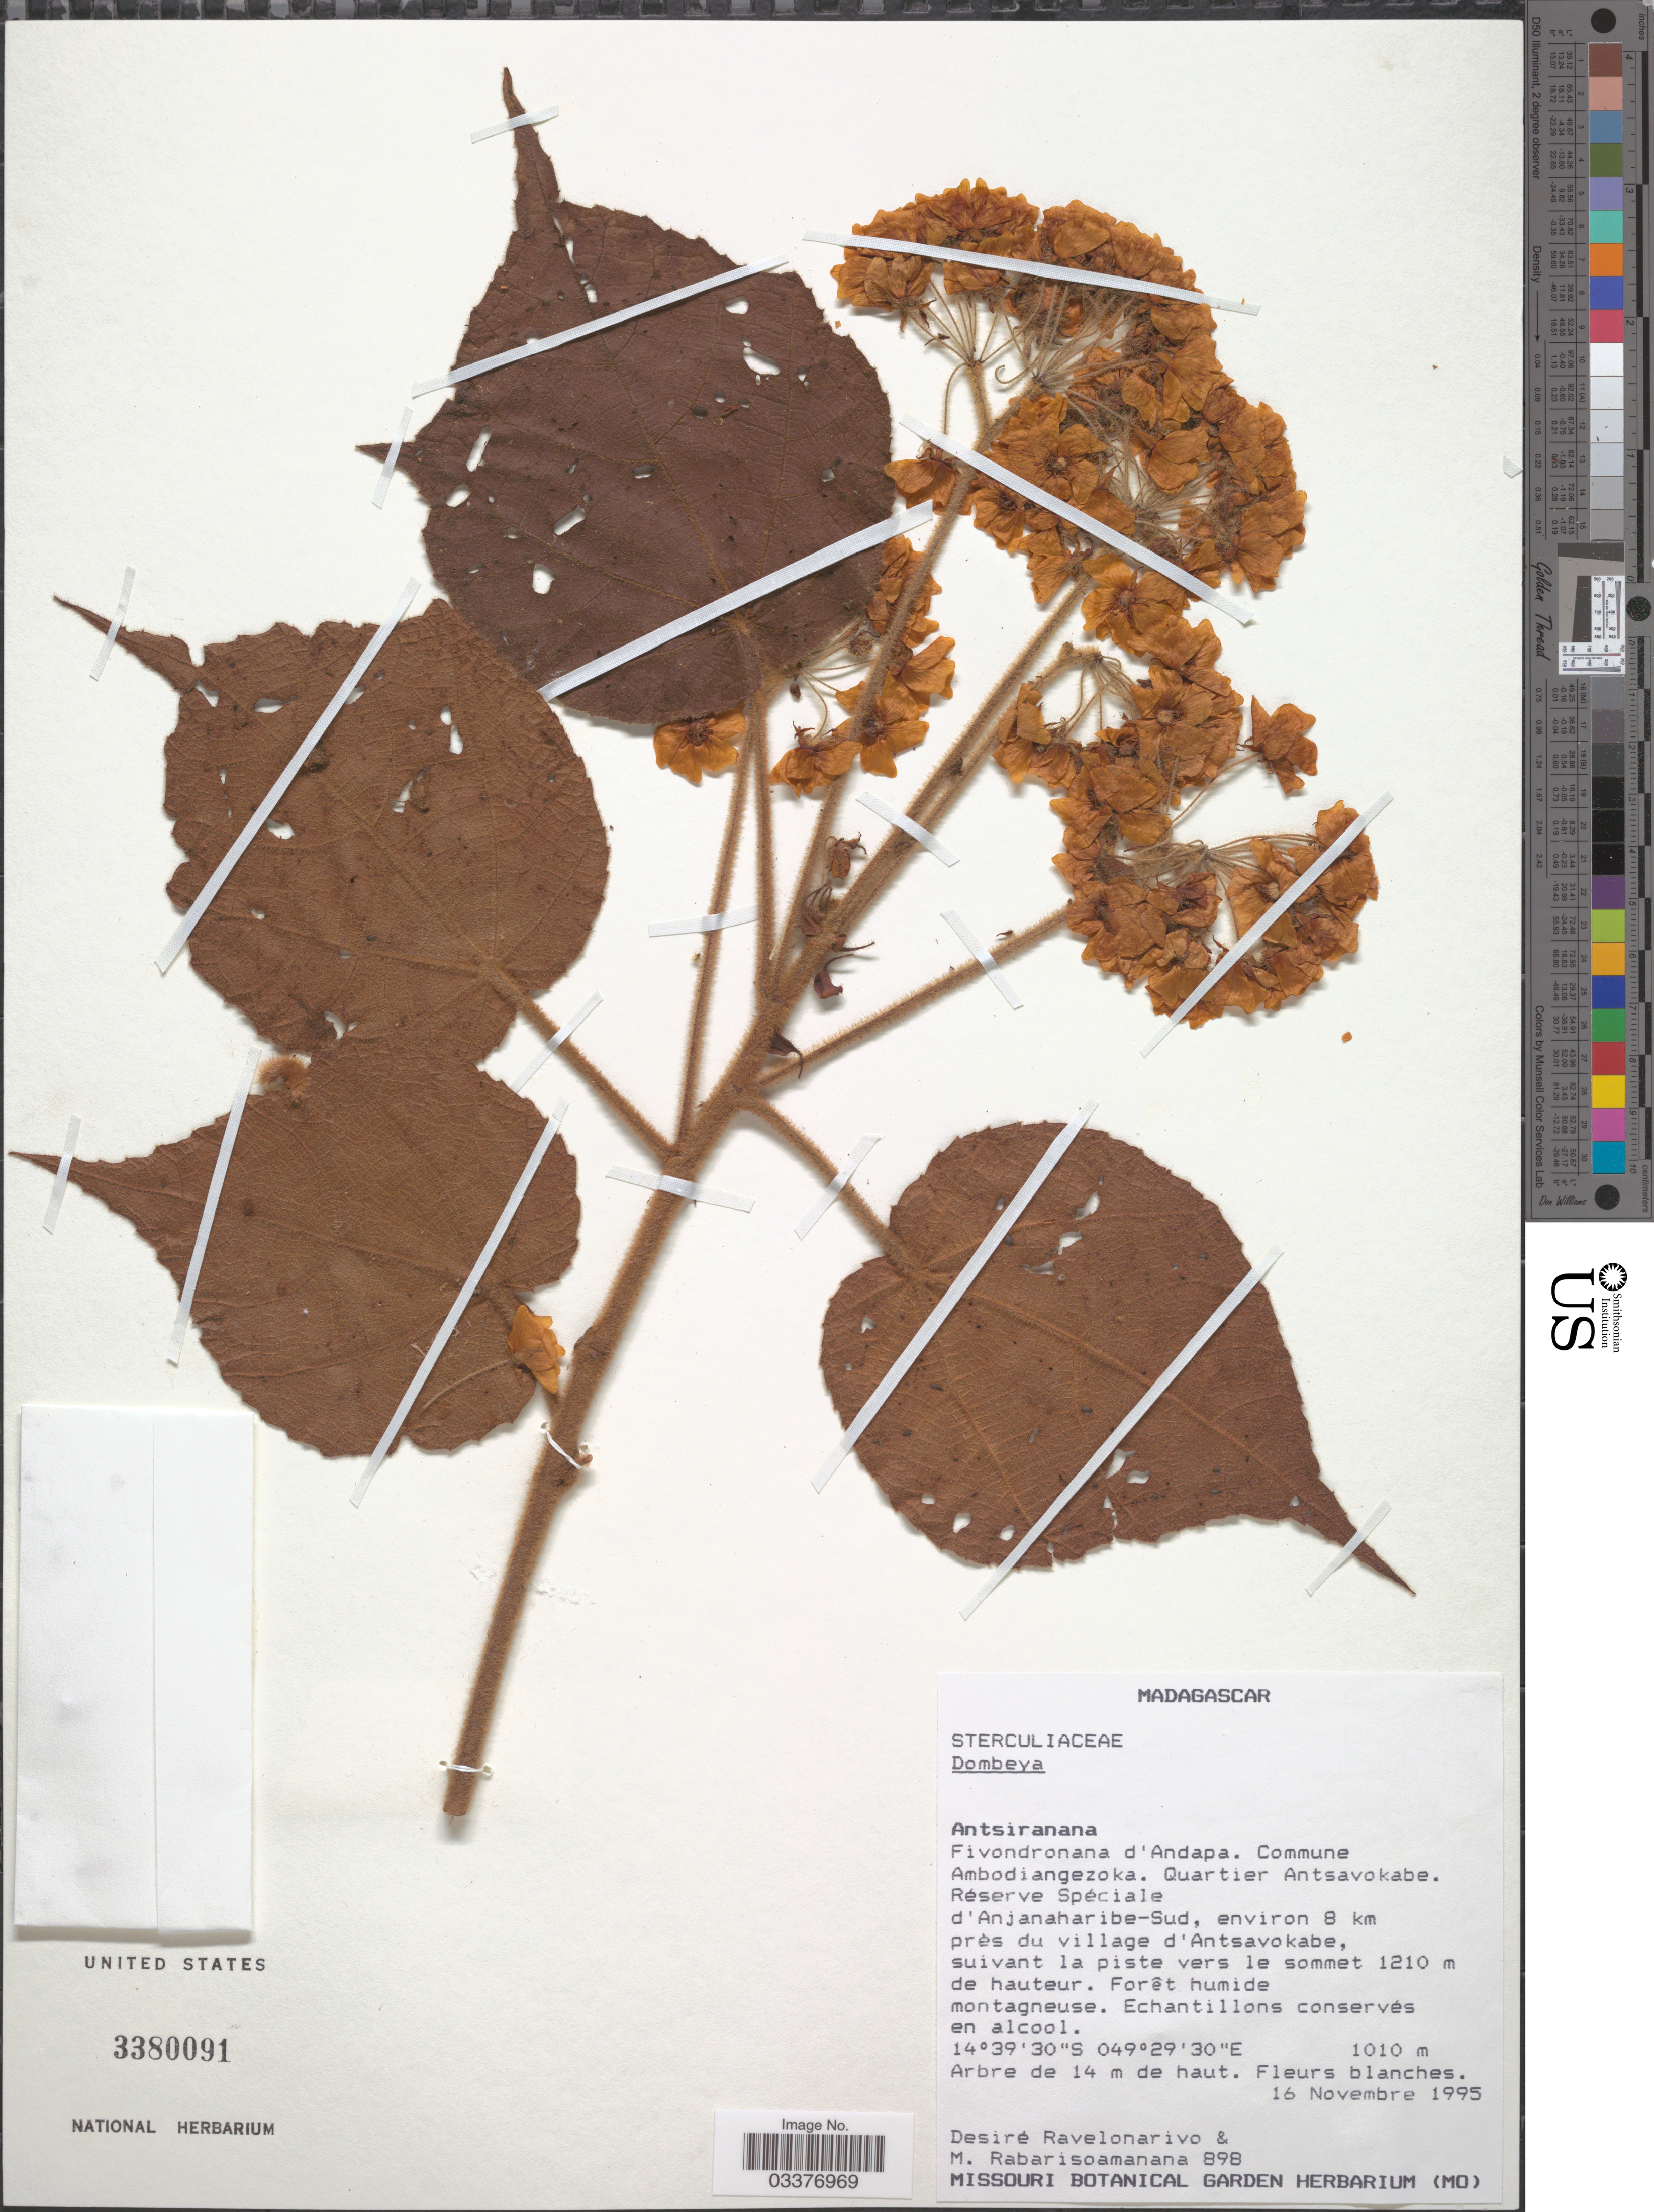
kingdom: Plantae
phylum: Tracheophyta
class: Magnoliopsida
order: Malvales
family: Malvaceae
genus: Dombeya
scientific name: Dombeya sp.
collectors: D. Ravelonarivo & M. Rabarisoamanana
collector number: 898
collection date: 1995-11-16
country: Madagascar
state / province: Sava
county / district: Andapa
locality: Fivondronana d'Andapa. Commune Ambodiangezoka. Quartier Antsavokabe. Réserve Spéciale d'Anjanaharibe-Sud, environ 8 km près du village d'Antsavokabe, suivant la piste vers le sommet 1210 m de hauteur.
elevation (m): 1010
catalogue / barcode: US 3380091